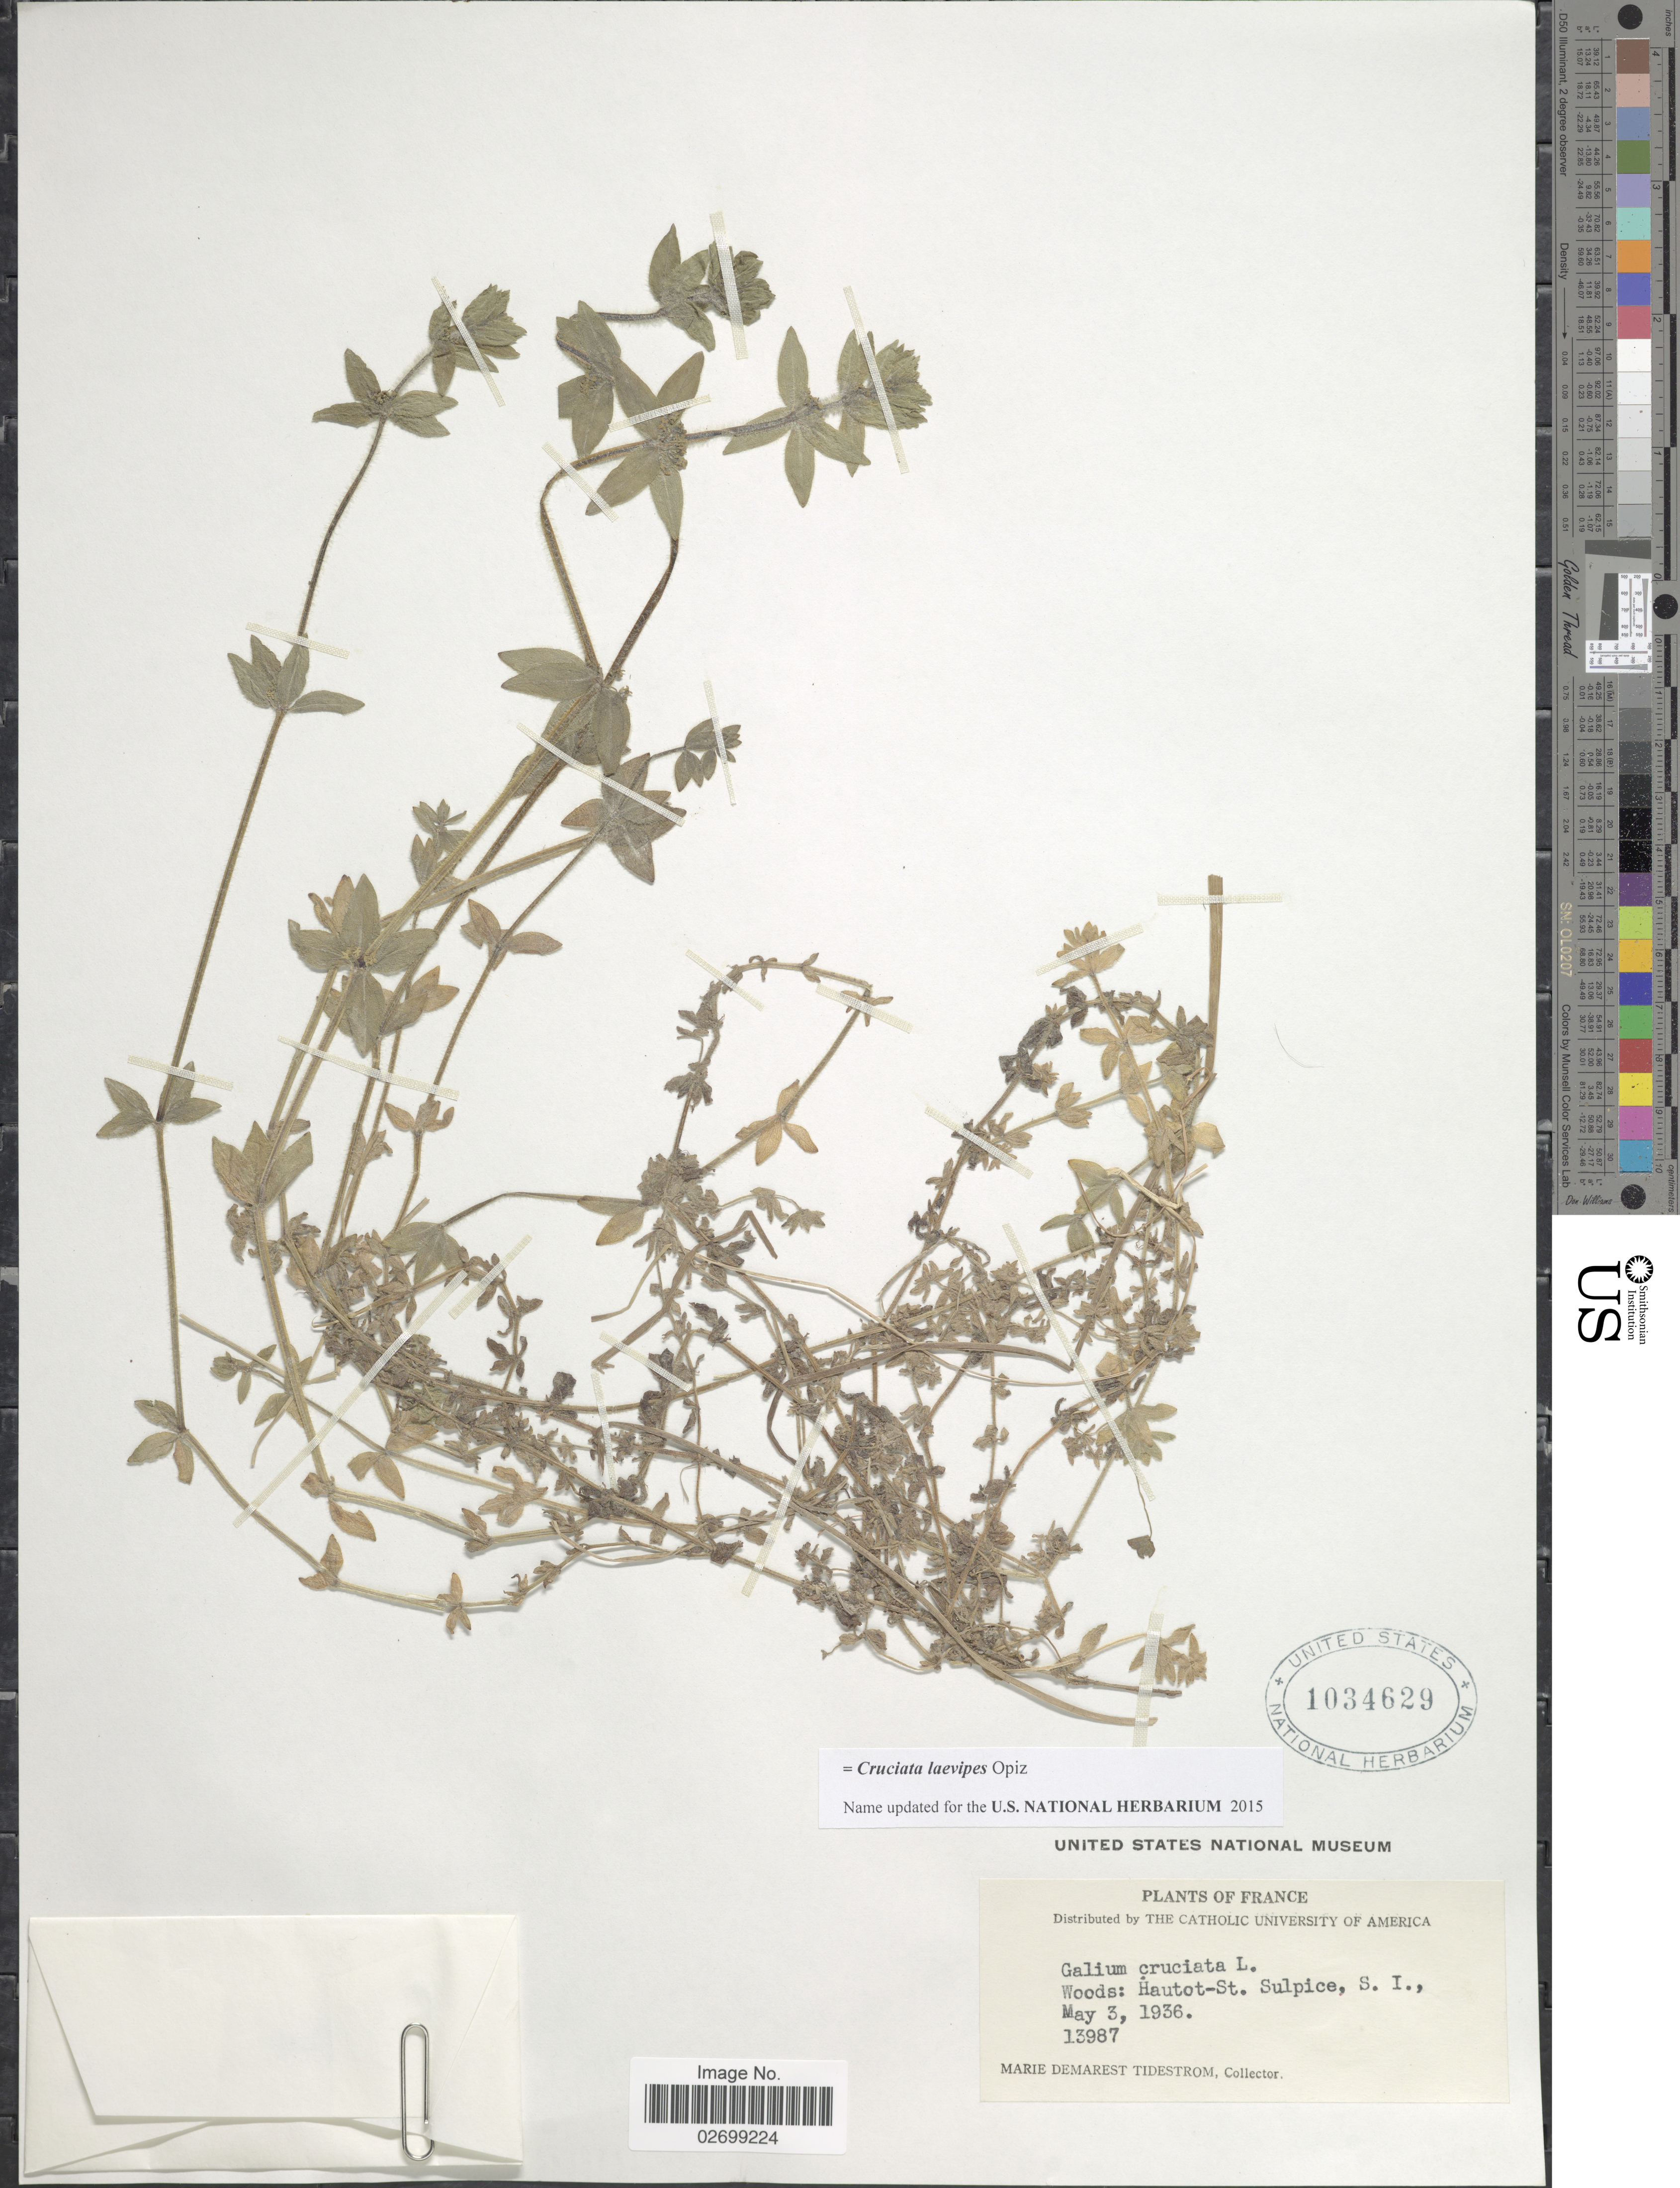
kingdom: Plantae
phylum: Tracheophyta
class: Magnoliopsida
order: Gentianales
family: Rubiaceae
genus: Cruciata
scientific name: Cruciata laevipes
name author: Opiz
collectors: M. Tidestrom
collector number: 13987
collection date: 1936-05-03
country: France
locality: Hautot-St. Sulpice, S.I.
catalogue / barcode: US 1034629